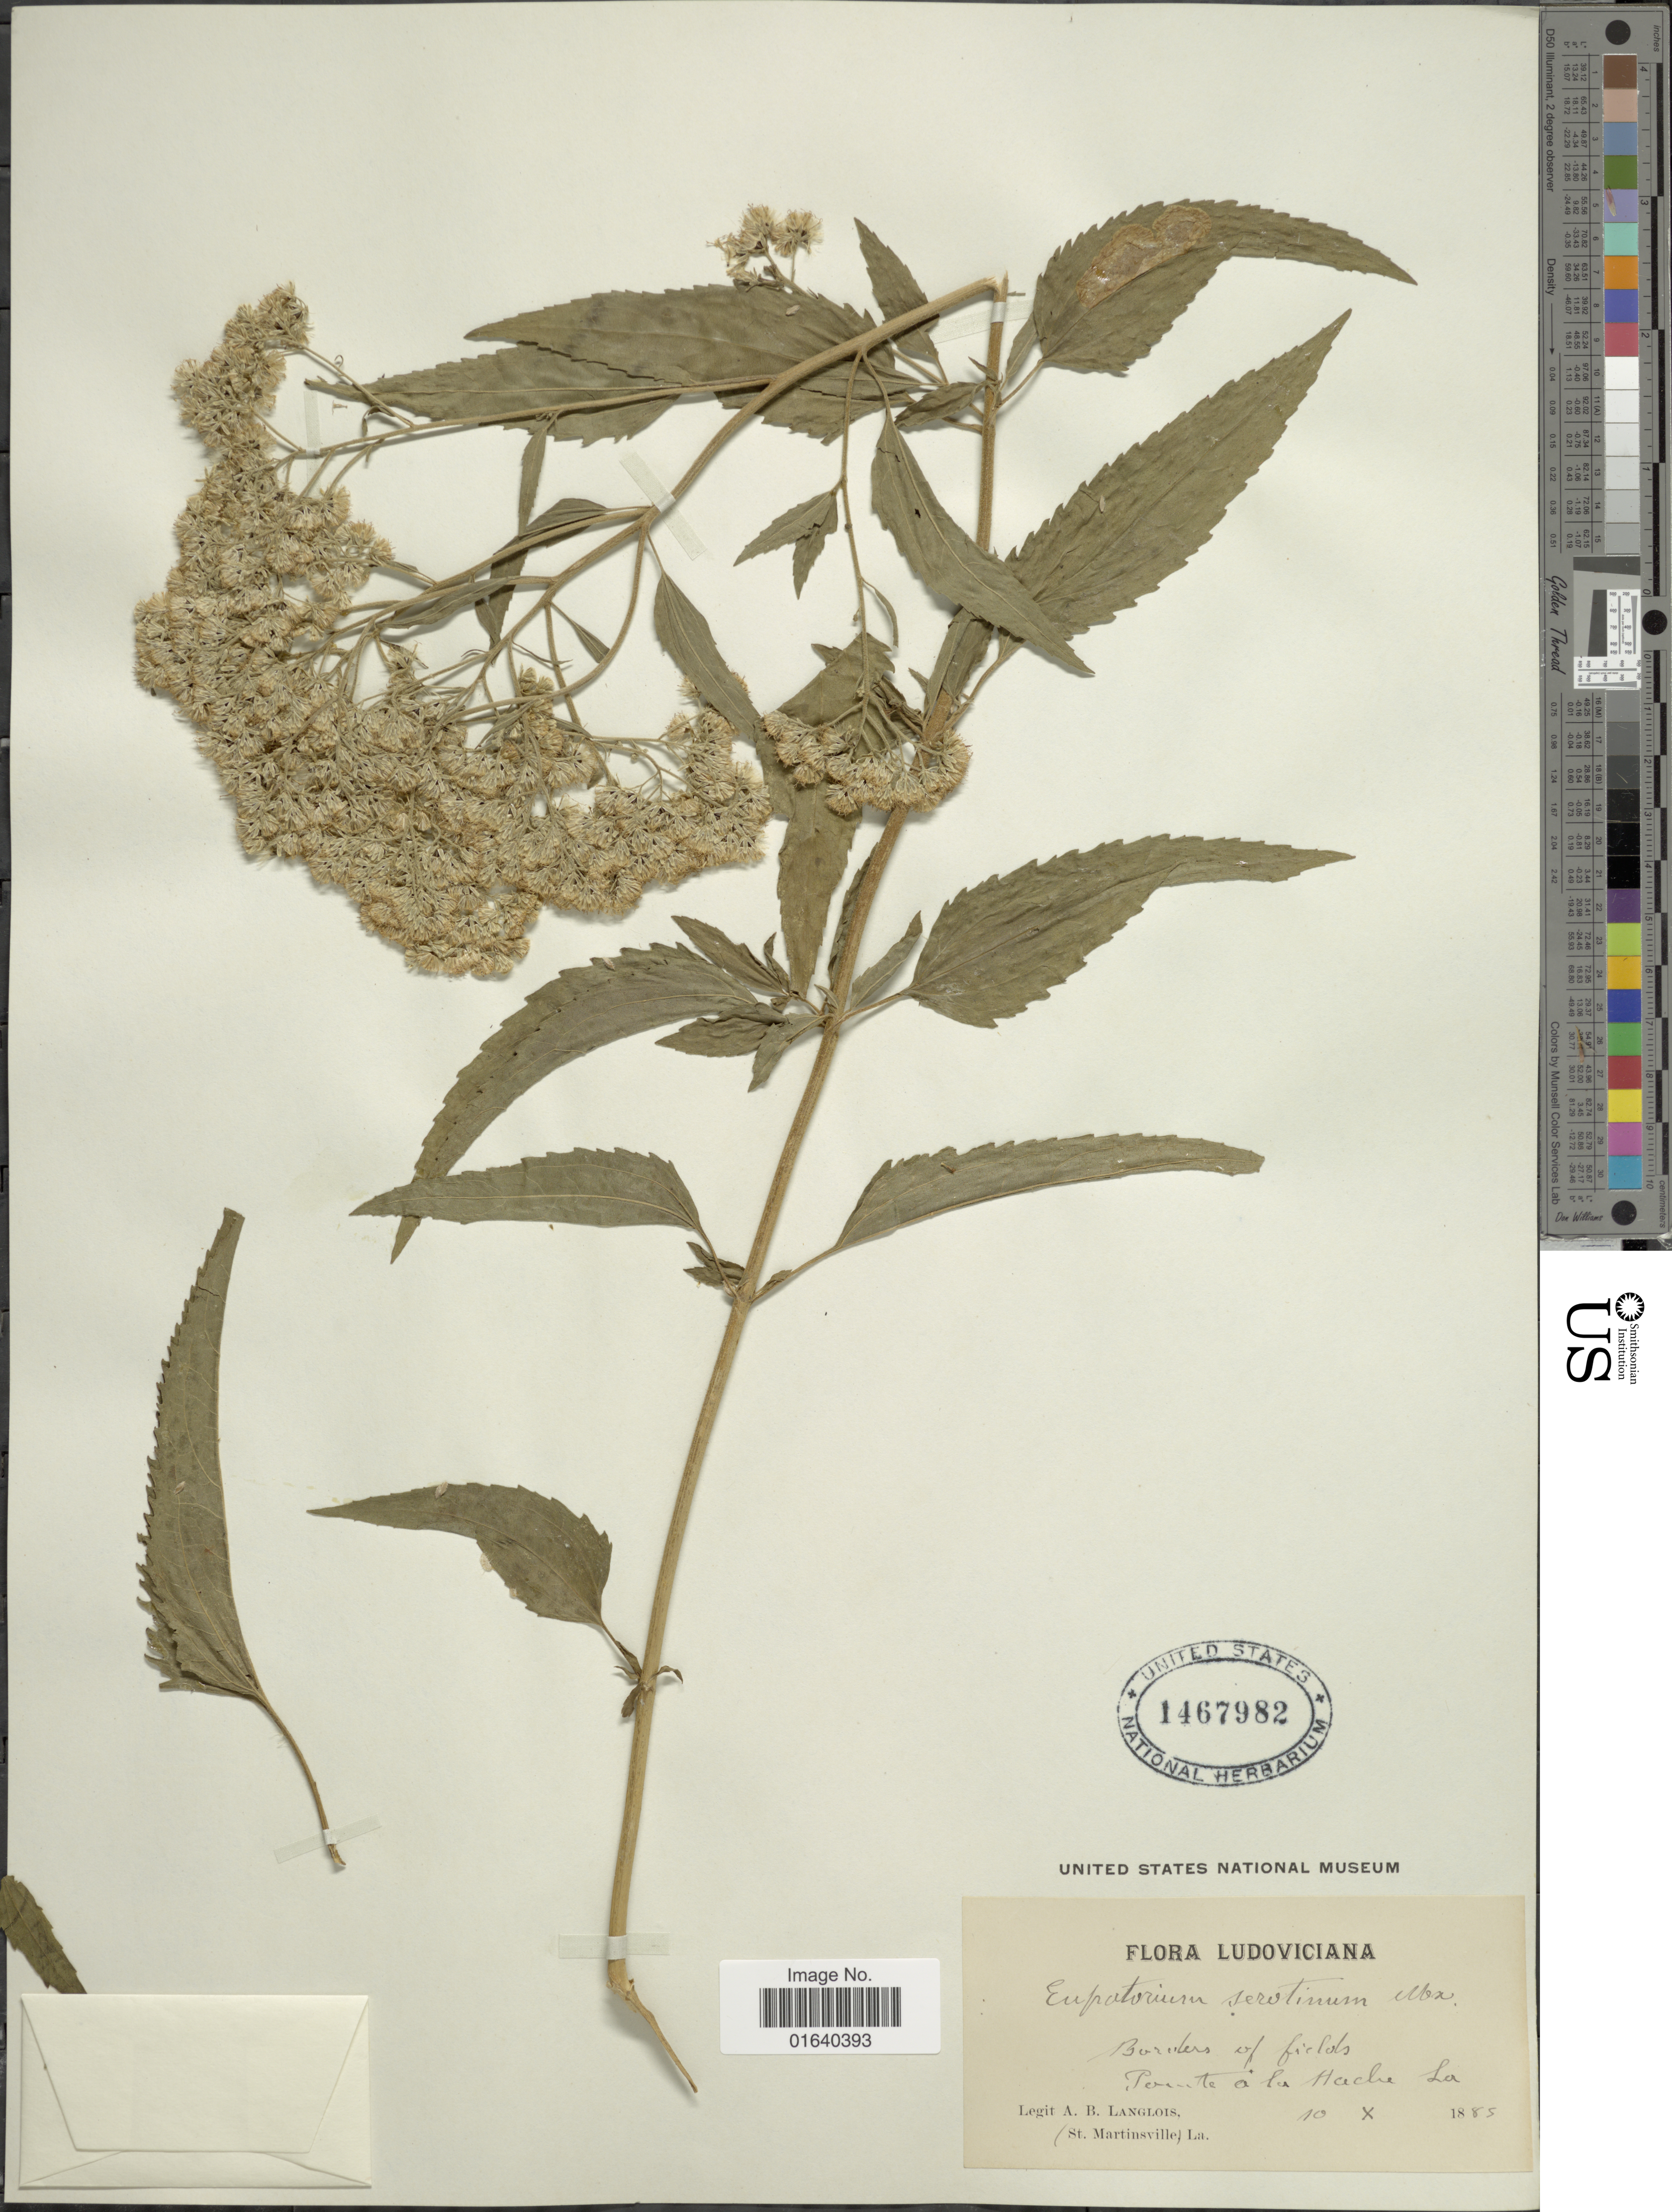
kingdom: Plantae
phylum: Tracheophyta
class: Magnoliopsida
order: Asterales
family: Asteraceae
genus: Eupatorium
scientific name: Eupatorium serotinum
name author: Michx.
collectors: A. Langlois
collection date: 1885-10-10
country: United States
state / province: Louisiana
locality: Ludoviciana, Borders of fields, Ponte a la Hache La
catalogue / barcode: US 1467982